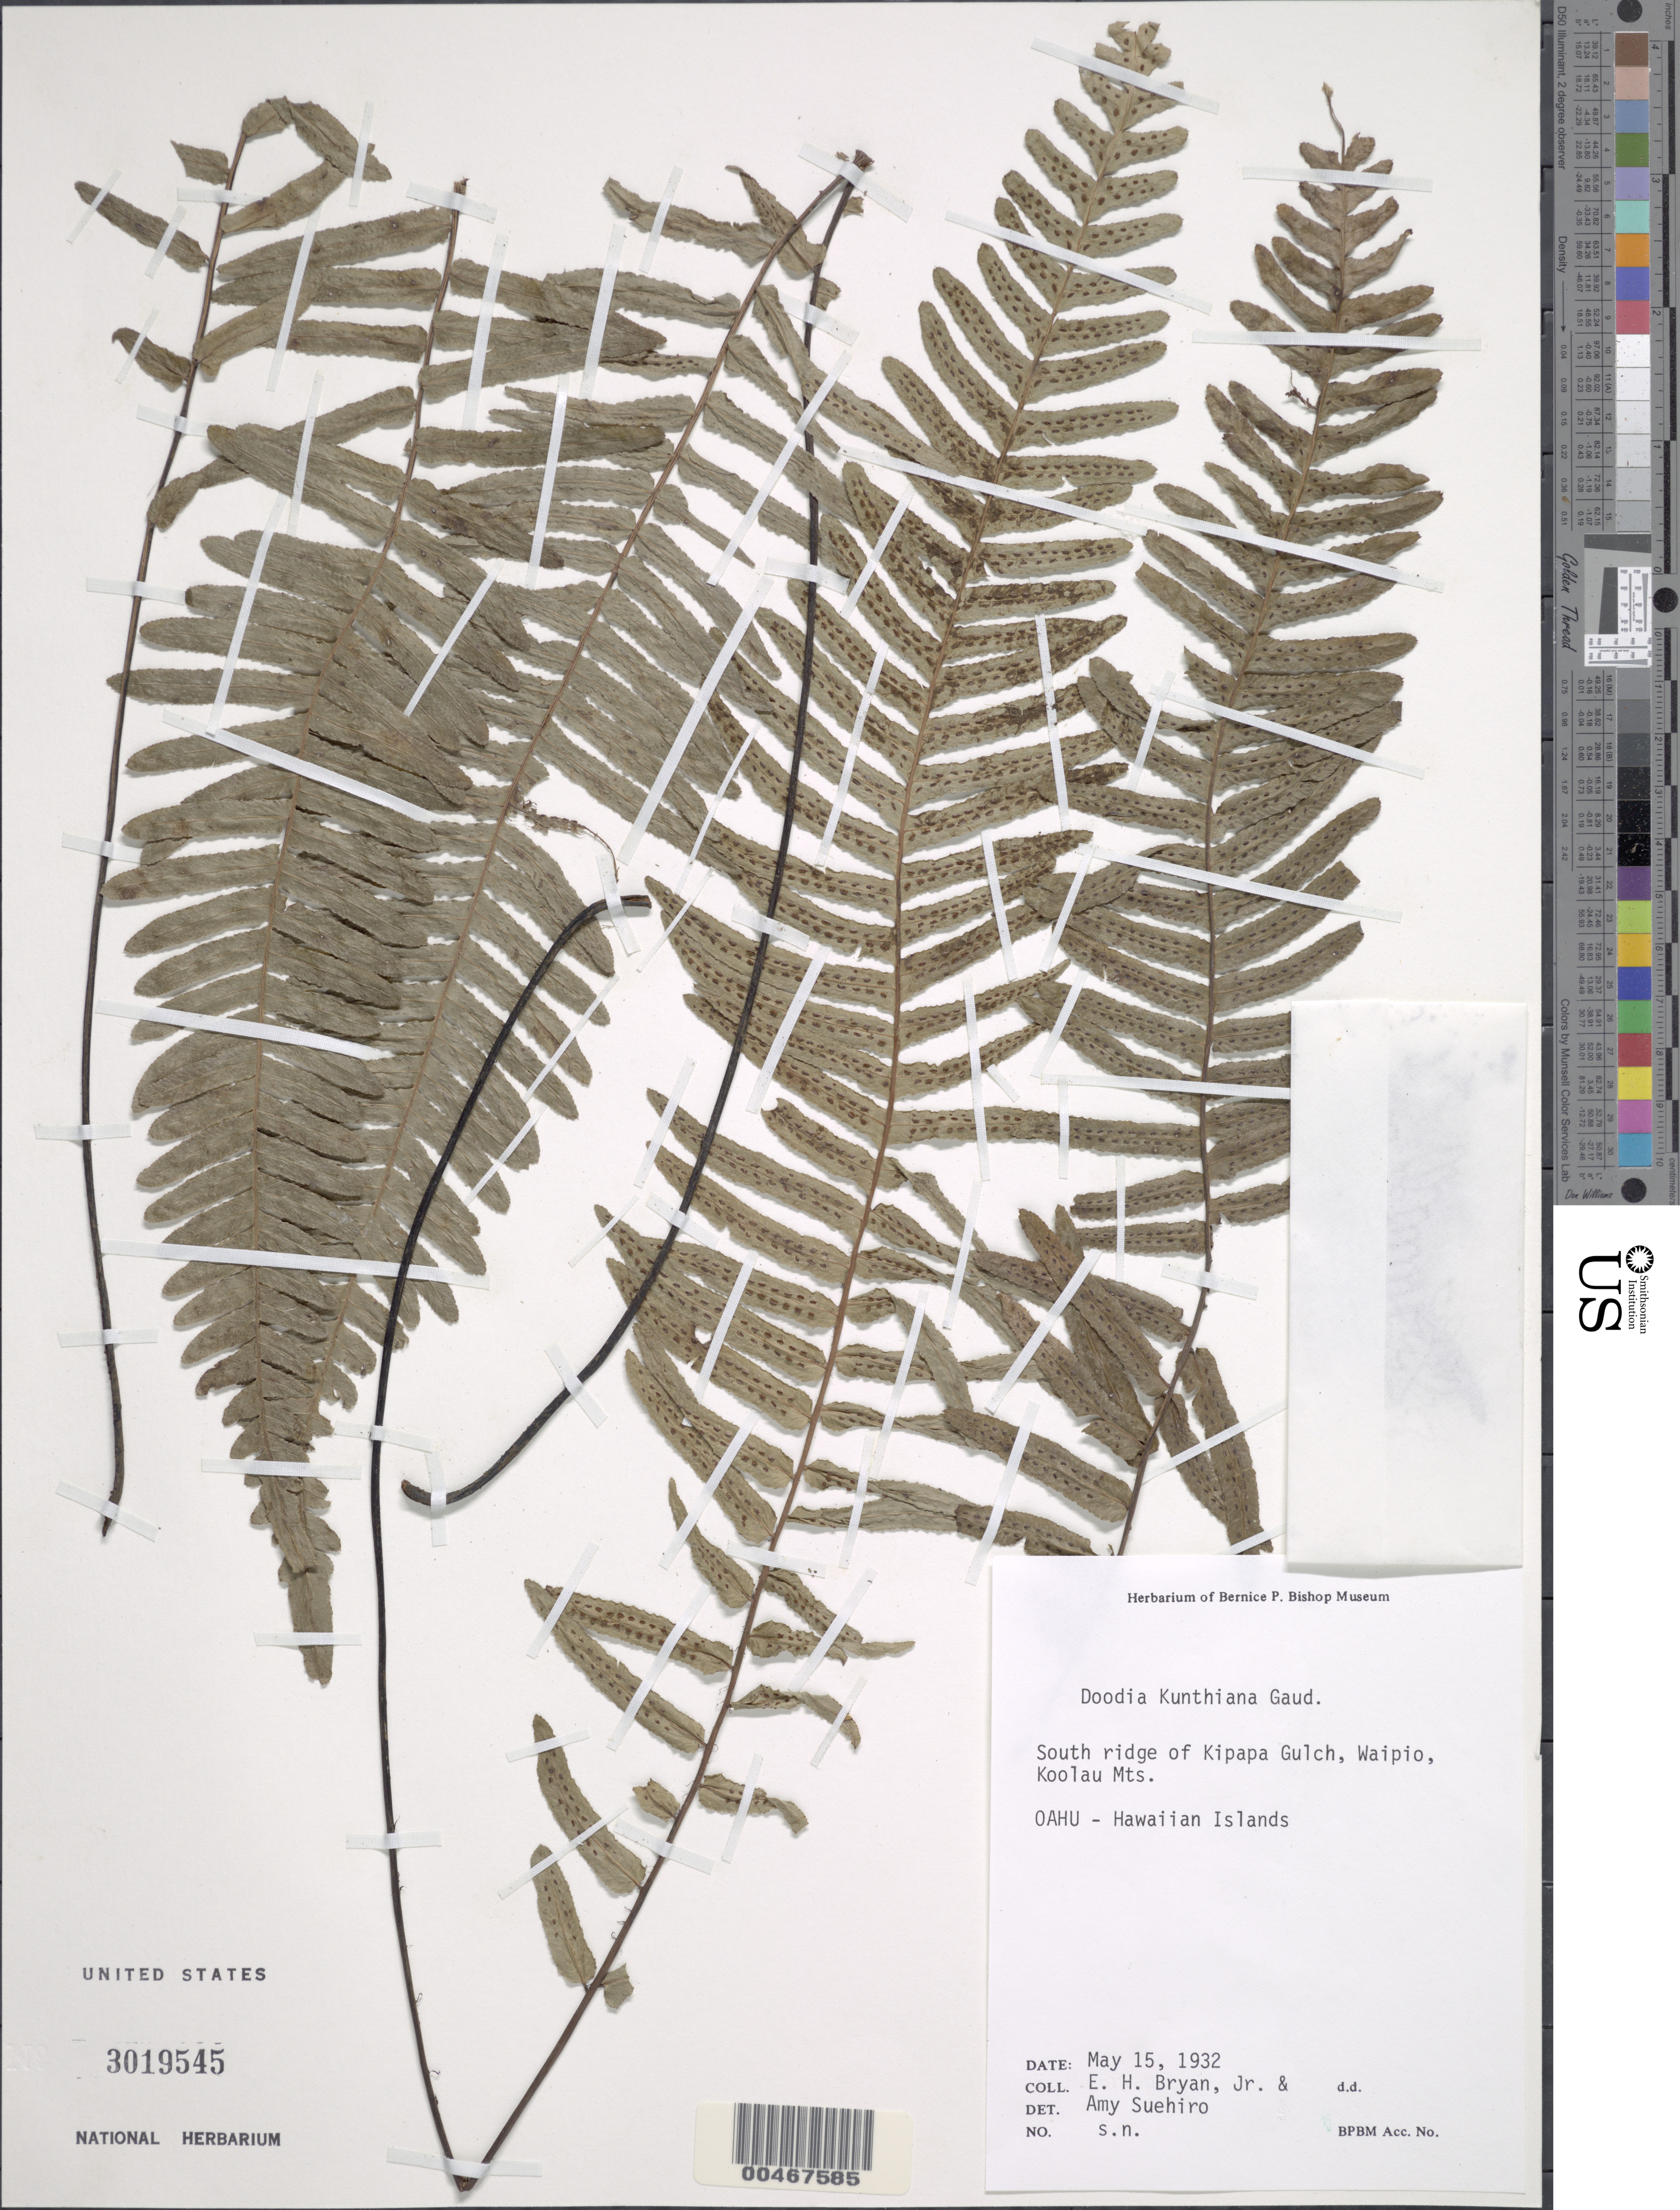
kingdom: Plantae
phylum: Tracheophyta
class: Polypodiopsida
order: Polypodiales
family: Blechnaceae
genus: Doodia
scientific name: Doodia kunthiana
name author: Gaudich.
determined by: Suehiro, A.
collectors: E. Bryan Jr.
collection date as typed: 15 May 1932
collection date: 1932-05-15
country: United States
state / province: Hawaii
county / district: Honolulu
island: Oahu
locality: S ridge of Kipapa Gulch, Waipio, Koolau Mts.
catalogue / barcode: US 3019545